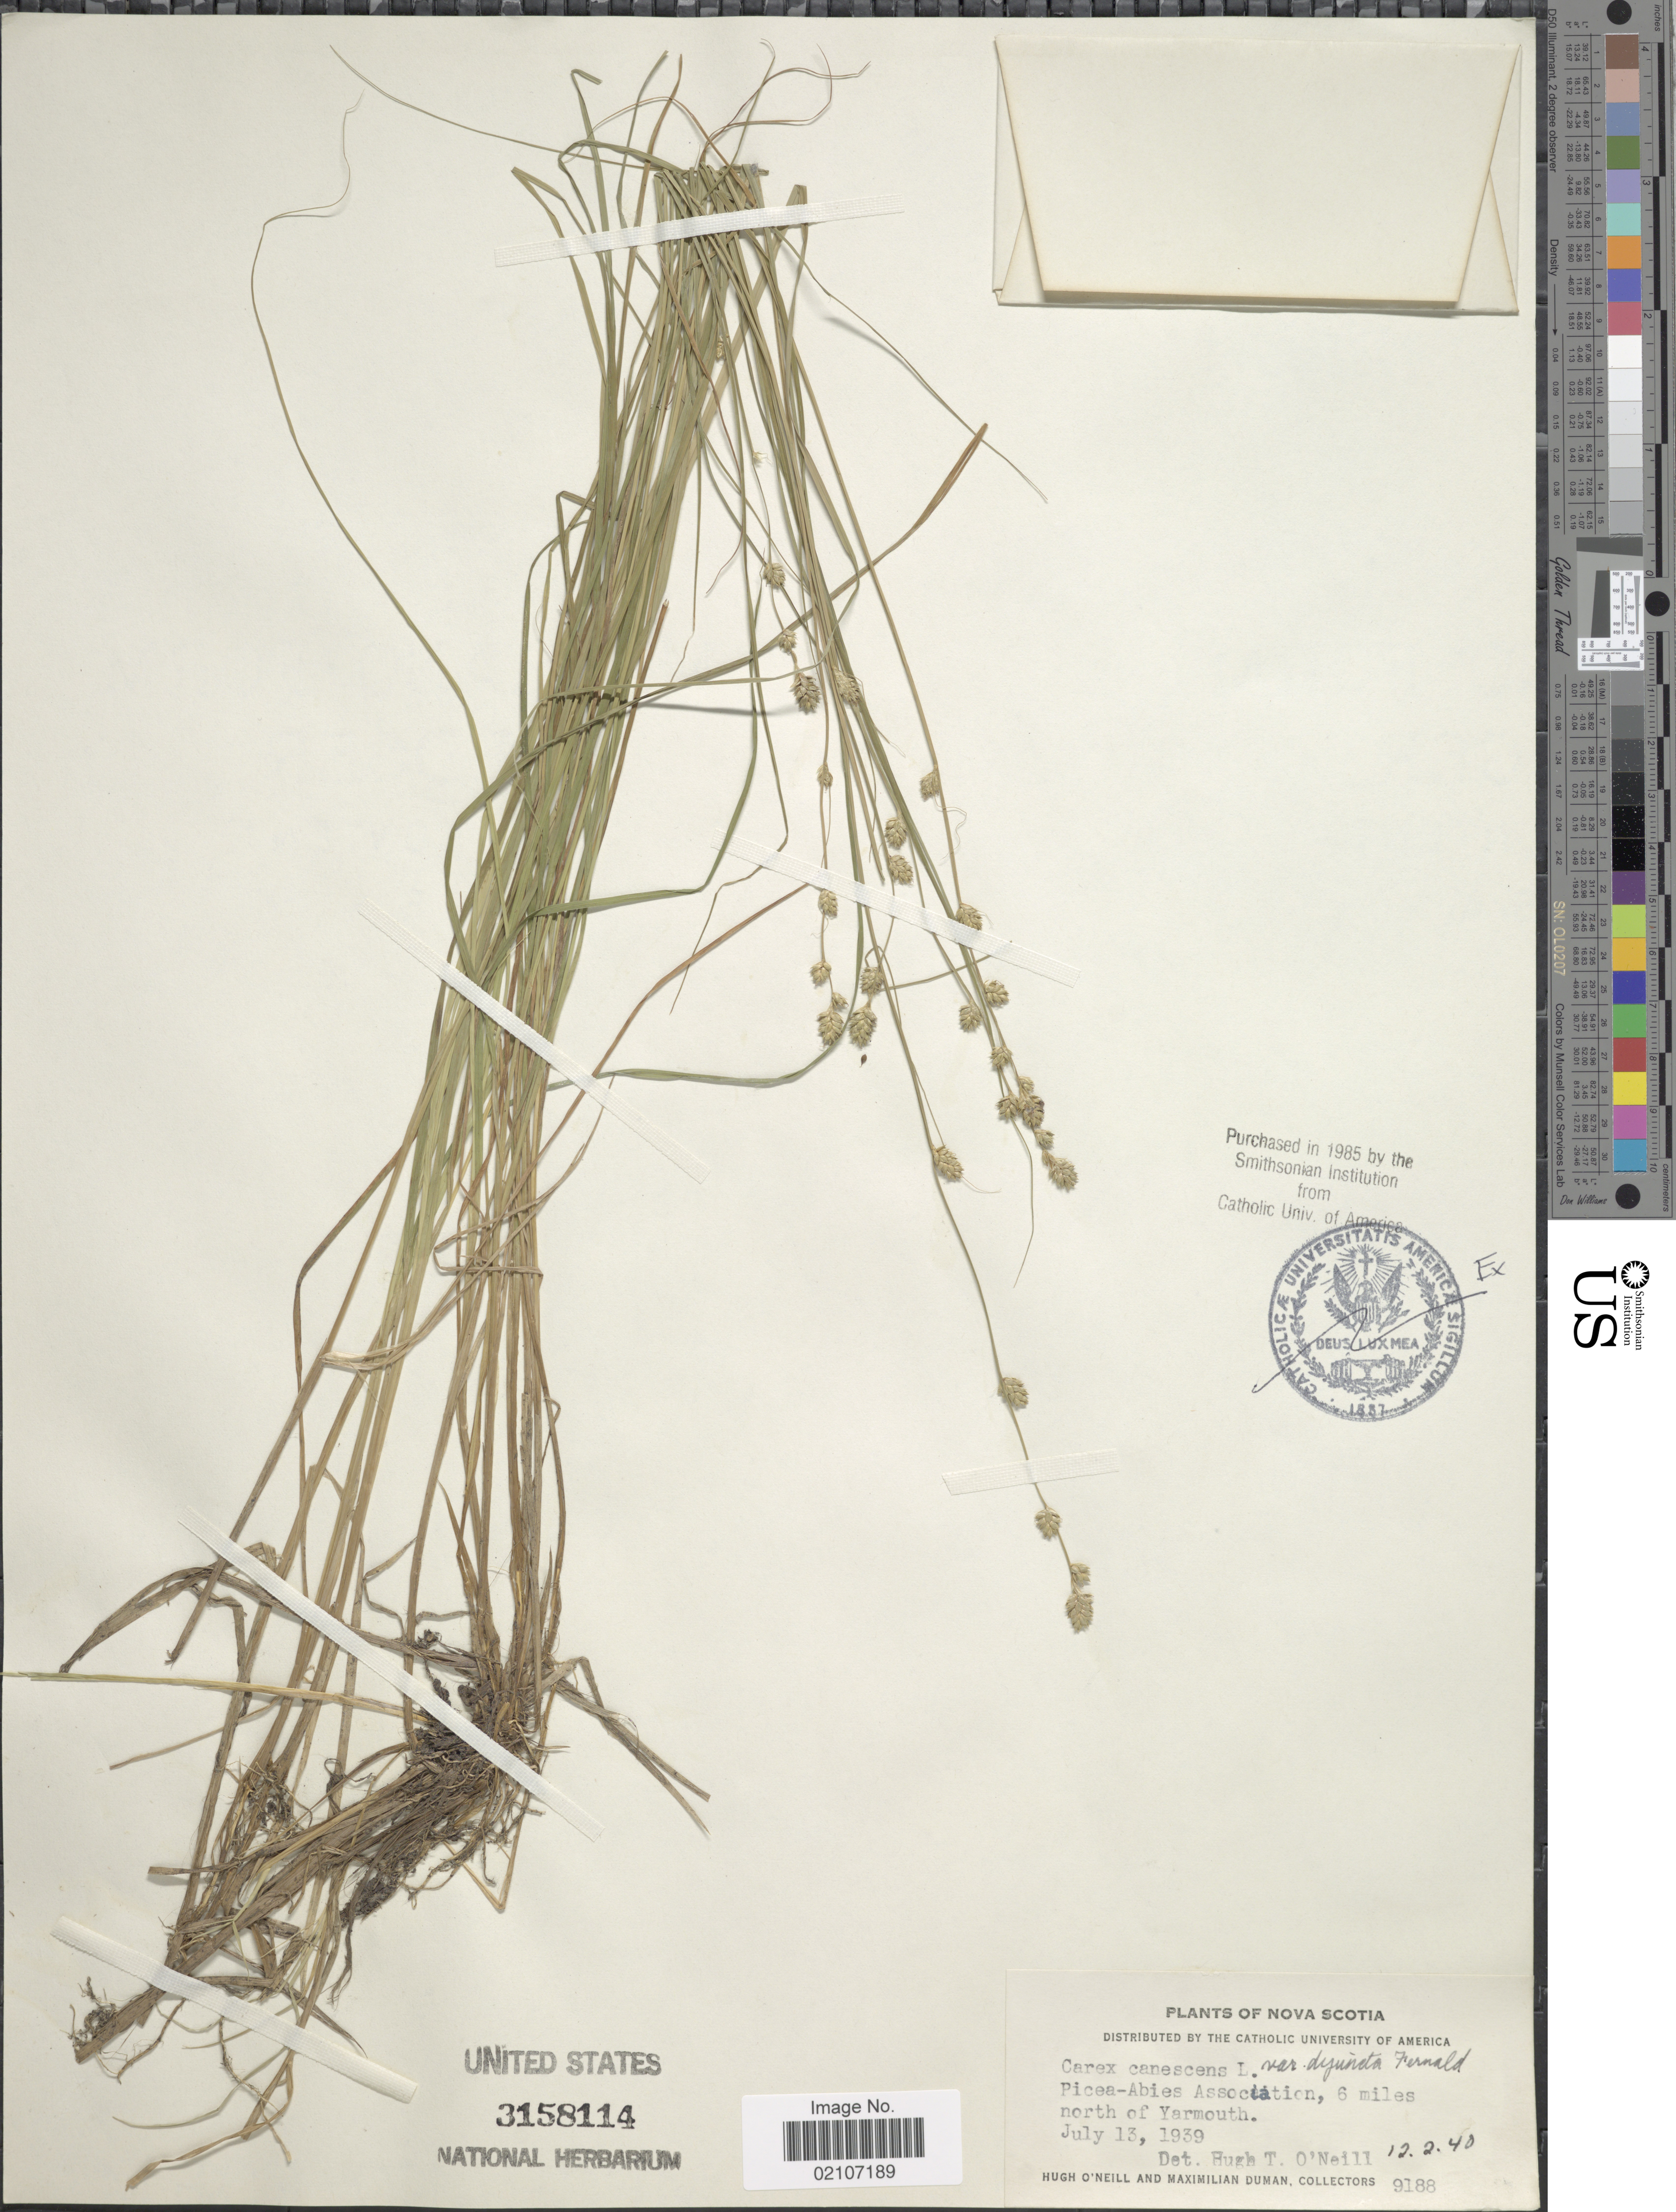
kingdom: Plantae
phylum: Tracheophyta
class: Liliopsida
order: Poales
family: Cyperaceae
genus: Carex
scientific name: Carex canescens var. disjuncta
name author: Fernald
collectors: H. O'Neill & M. Duman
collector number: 9188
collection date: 1939-07-13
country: Canada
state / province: Nova Scotia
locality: Picea-Abies Association, 6 miles north of Yarmouth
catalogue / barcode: US 3158114